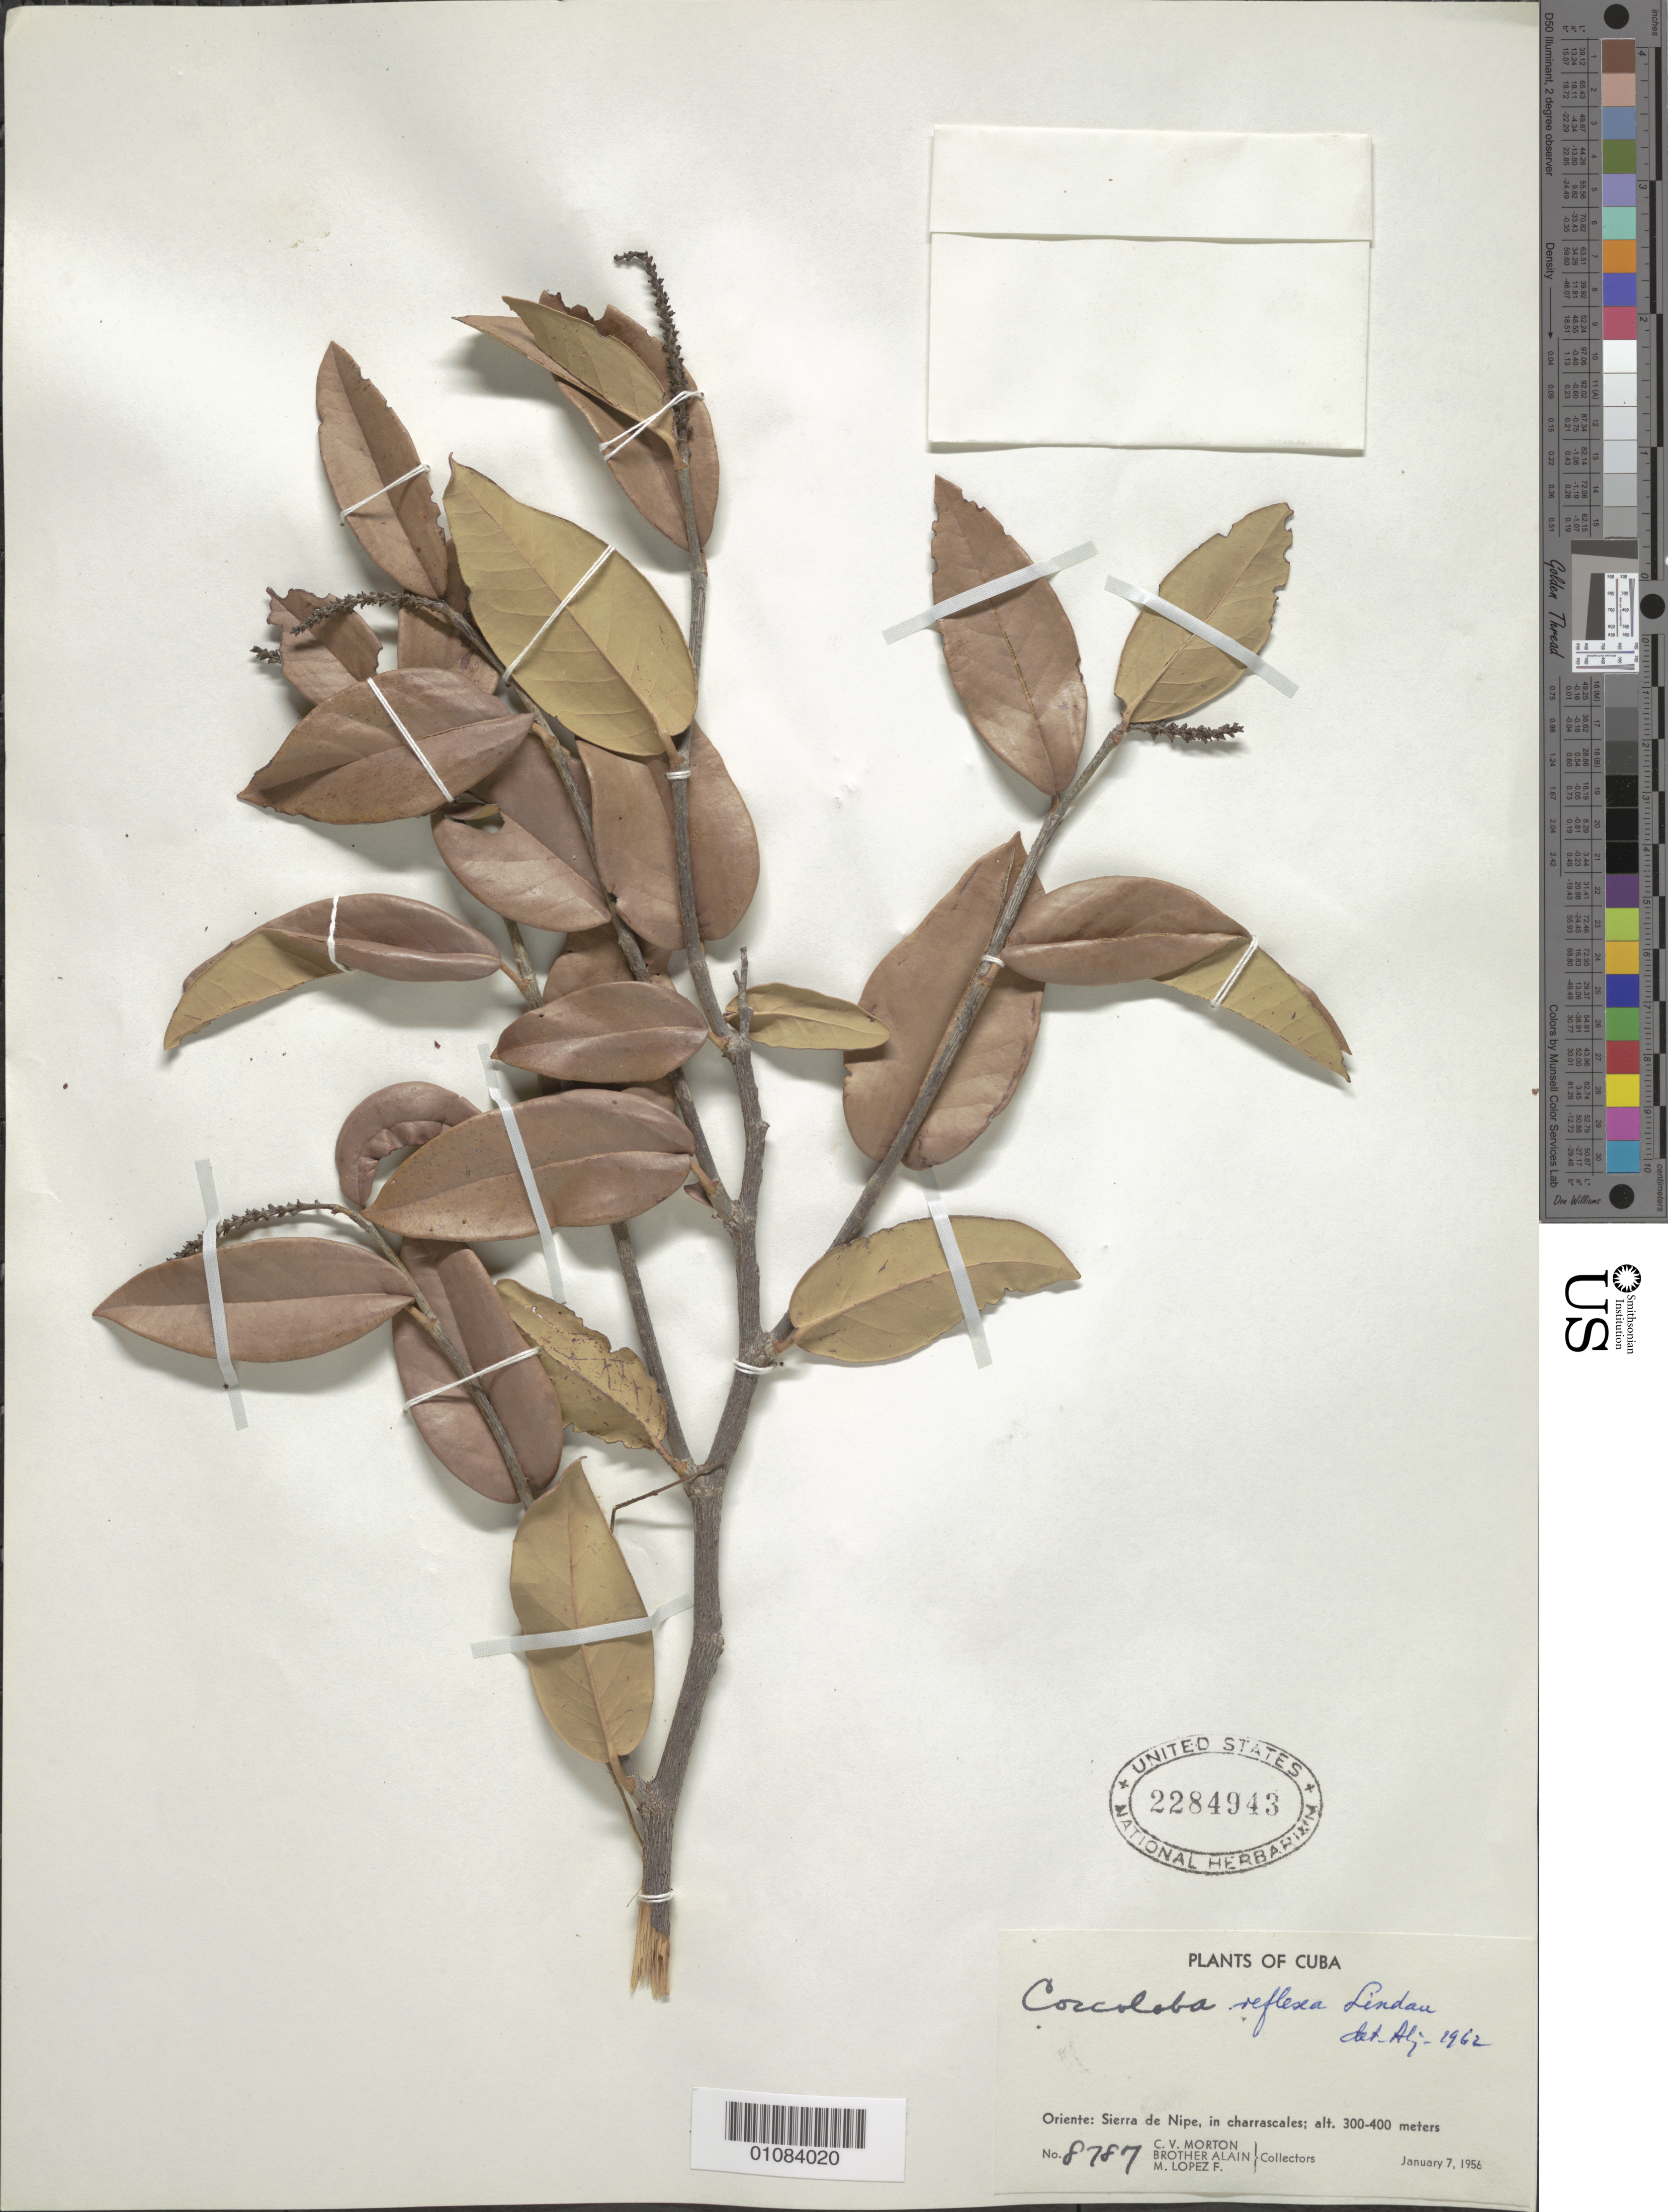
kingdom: Plantae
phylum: Tracheophyta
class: Magnoliopsida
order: Caryophyllales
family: Polygonaceae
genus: Coccoloba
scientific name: Coccoloba reflexa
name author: Lindau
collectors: C. V. Morton, A. H. Liogier & M. López Figueiras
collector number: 8787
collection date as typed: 07 Jan 1956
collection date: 1956-01-07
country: Cuba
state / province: Holguín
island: Cuba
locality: Oriente: Sierra de nipe, in charrascales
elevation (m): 300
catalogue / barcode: US 2284943